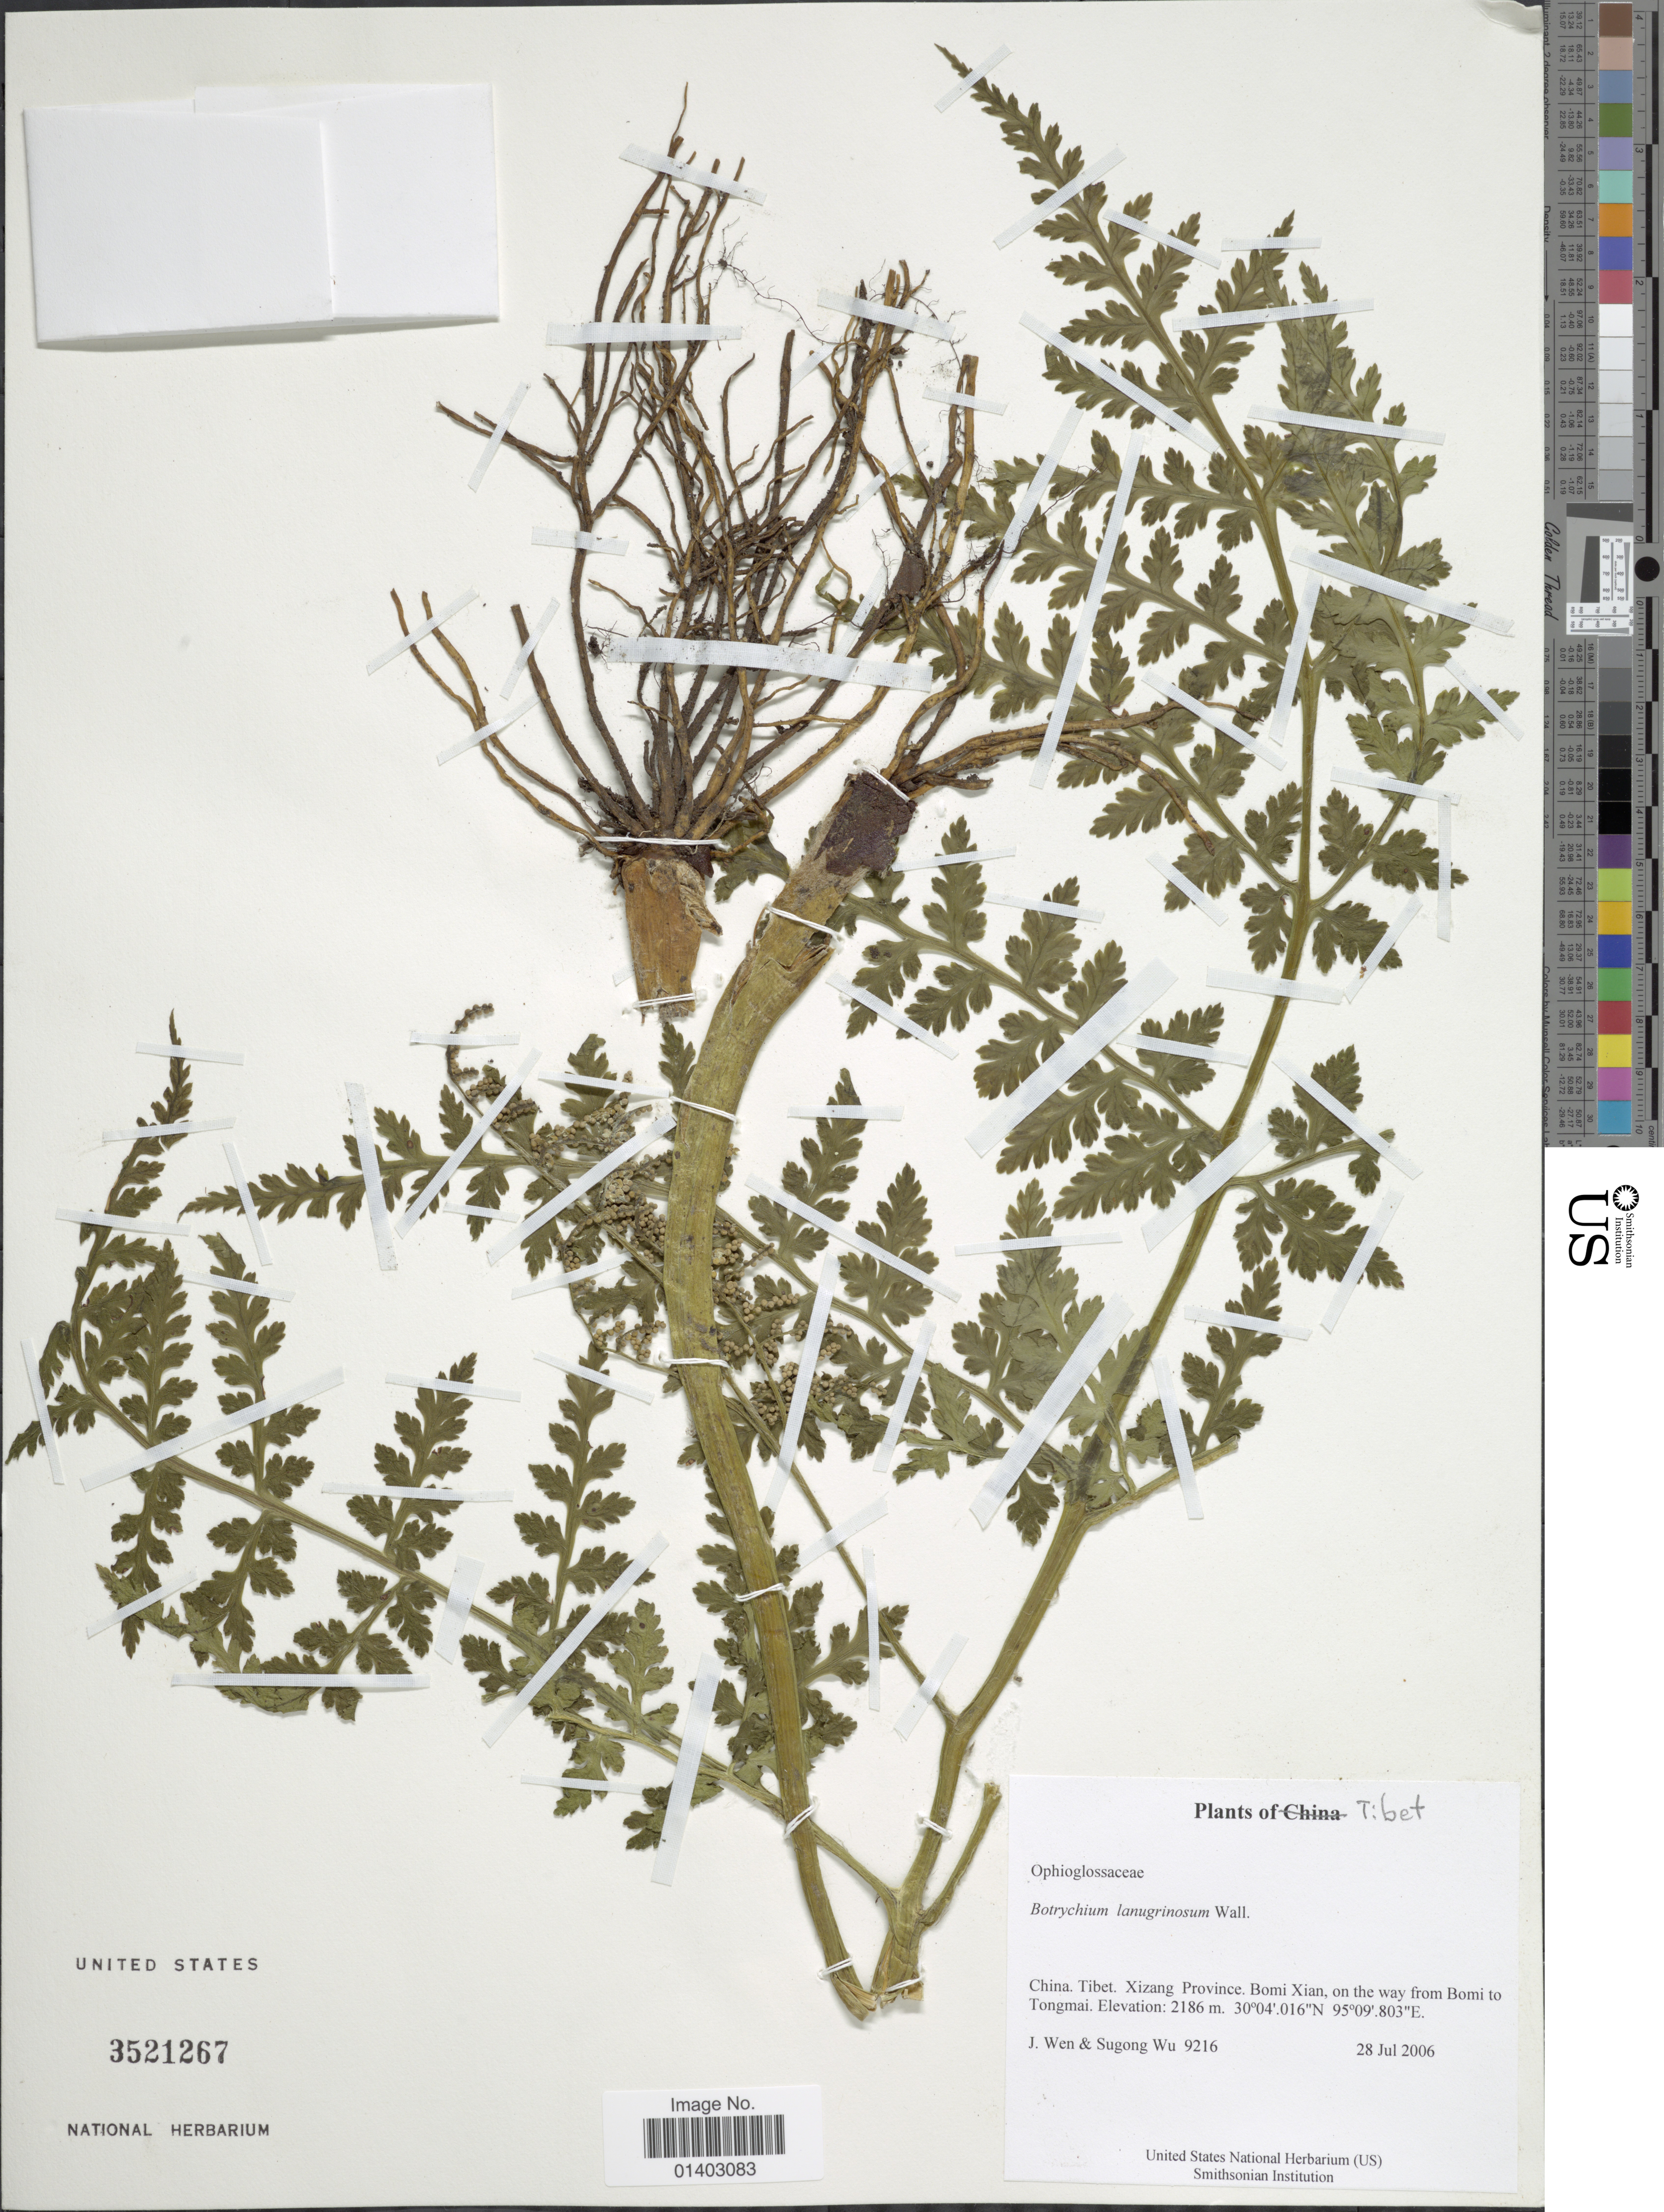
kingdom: Plantae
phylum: Tracheophyta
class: Polypodiopsida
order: Ophioglossales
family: Ophioglossaceae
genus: Botrychium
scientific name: Botrychium lanuginosum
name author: Wall. ex Hook. & Grev.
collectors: J. Wen & S. K. Wu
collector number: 9216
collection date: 2006-07-28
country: China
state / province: Xizang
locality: Tibet, Bomi Xian, on the way from Bomi to Tongmai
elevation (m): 2186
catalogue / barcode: US 3521267